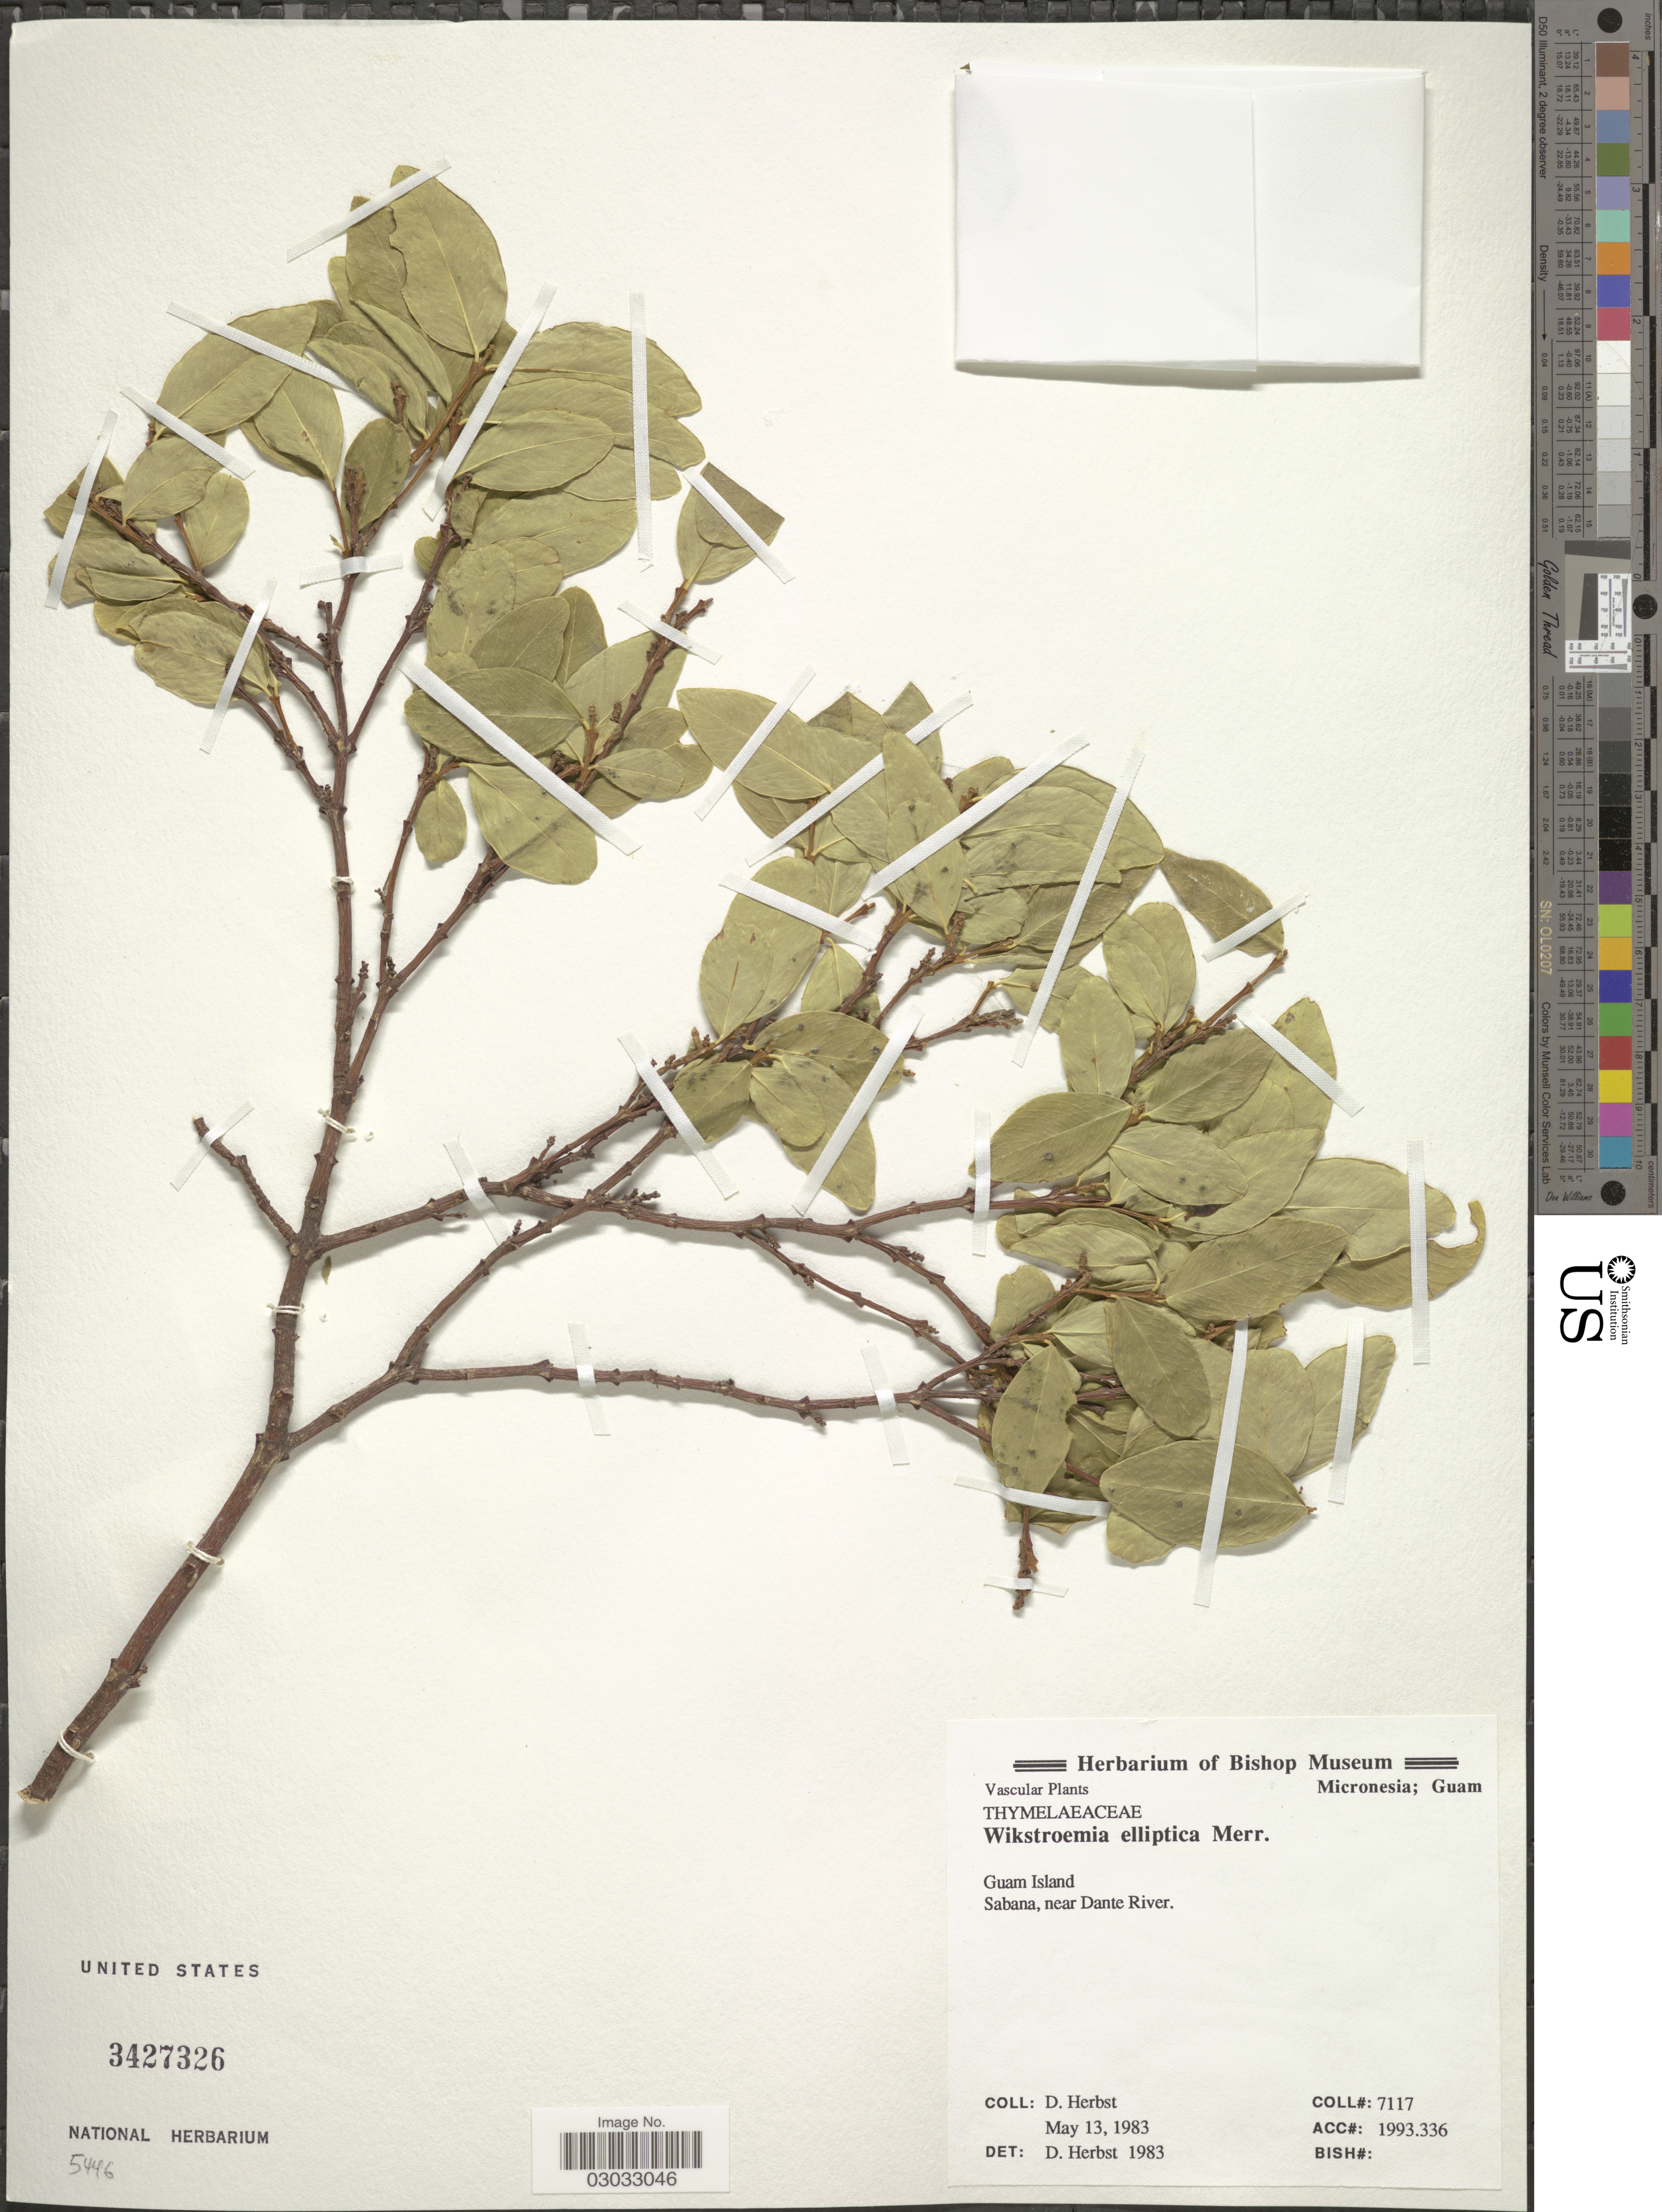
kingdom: Plantae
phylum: Tracheophyta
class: Magnoliopsida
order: Malvales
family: Thymelaeaceae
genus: Wikstroemia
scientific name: Wikstroemia elliptica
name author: Merr.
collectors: D. Herbst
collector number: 7117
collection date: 1983-05-13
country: Guam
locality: Guam Island, Sabana, near Dante River.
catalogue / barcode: US 3427326